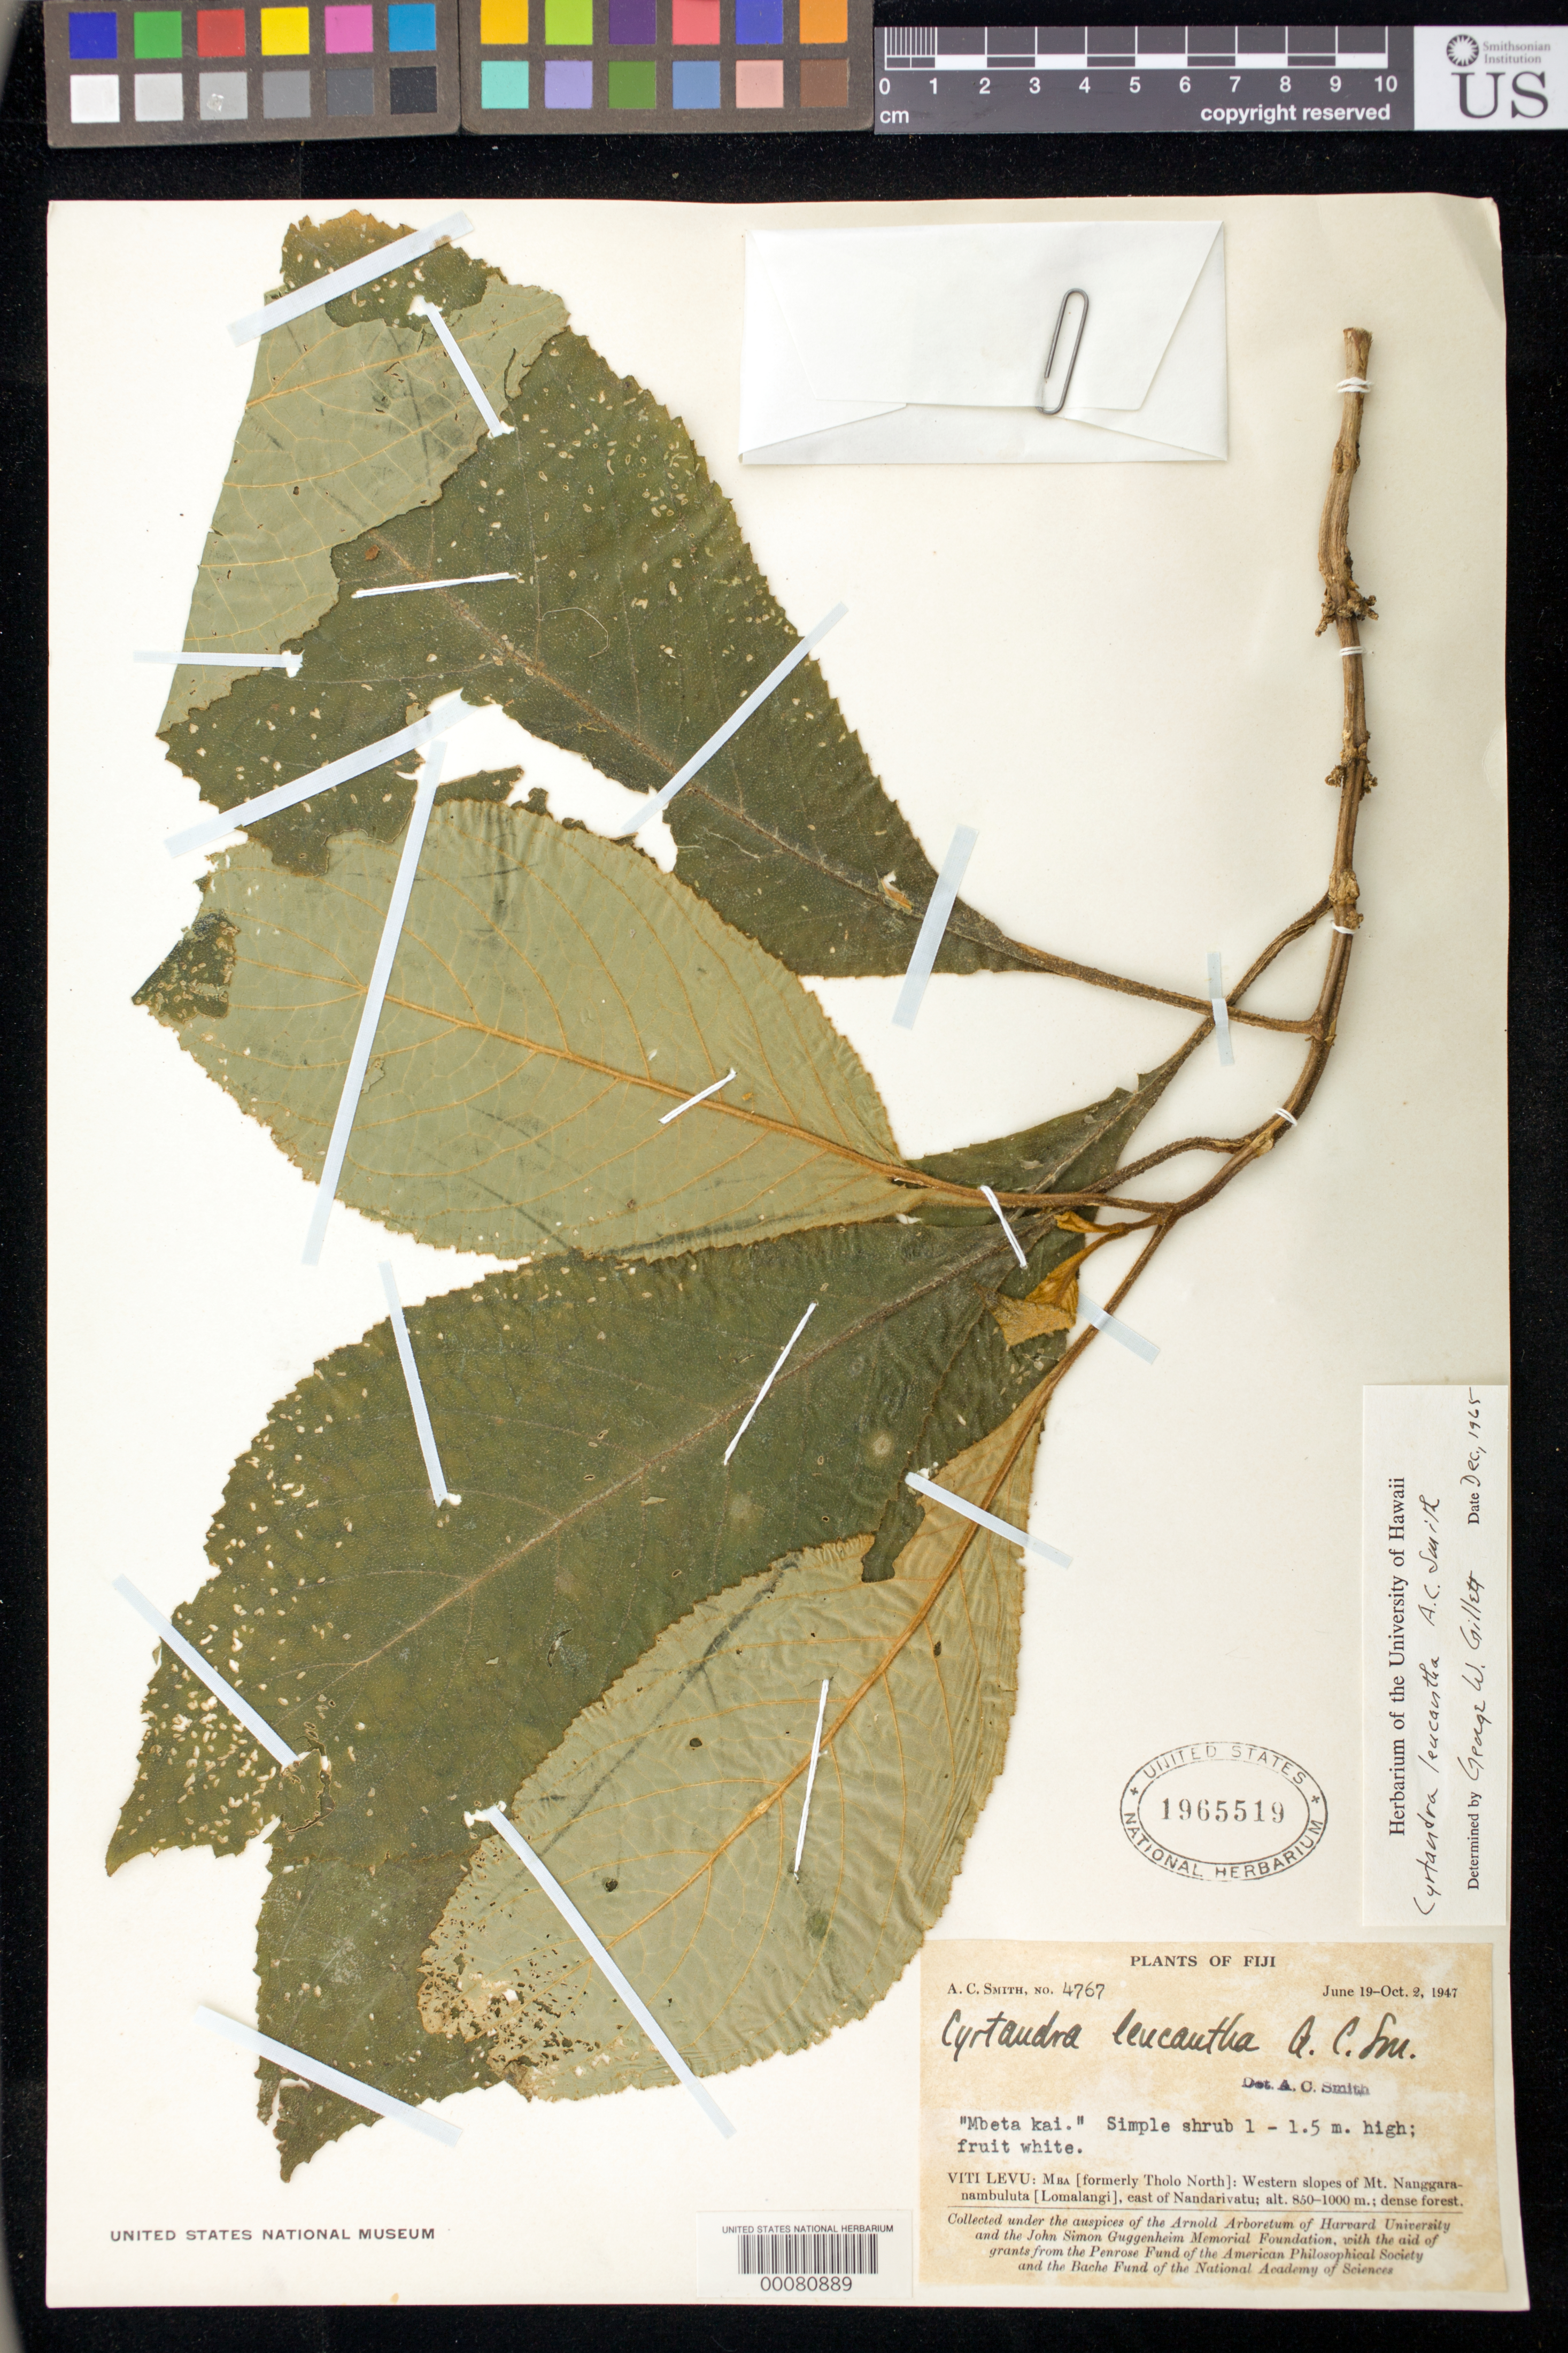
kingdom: Plantae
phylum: Tracheophyta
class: Magnoliopsida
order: Lamiales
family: Gesneriaceae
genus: Cyrtandra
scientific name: Cyrtandra leucantha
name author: A.C. Sm.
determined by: Gillett, G. W.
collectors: A. C. Smith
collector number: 4767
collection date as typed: Jun-Oct 1947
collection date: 1947-06/1947-10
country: Fiji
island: Viti Levu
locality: Mba (formerly tholo north), western slopes of mt nanggaranambuluta (lomalangi), e of nandarivatu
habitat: Dense forest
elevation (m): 850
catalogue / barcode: US 1965519